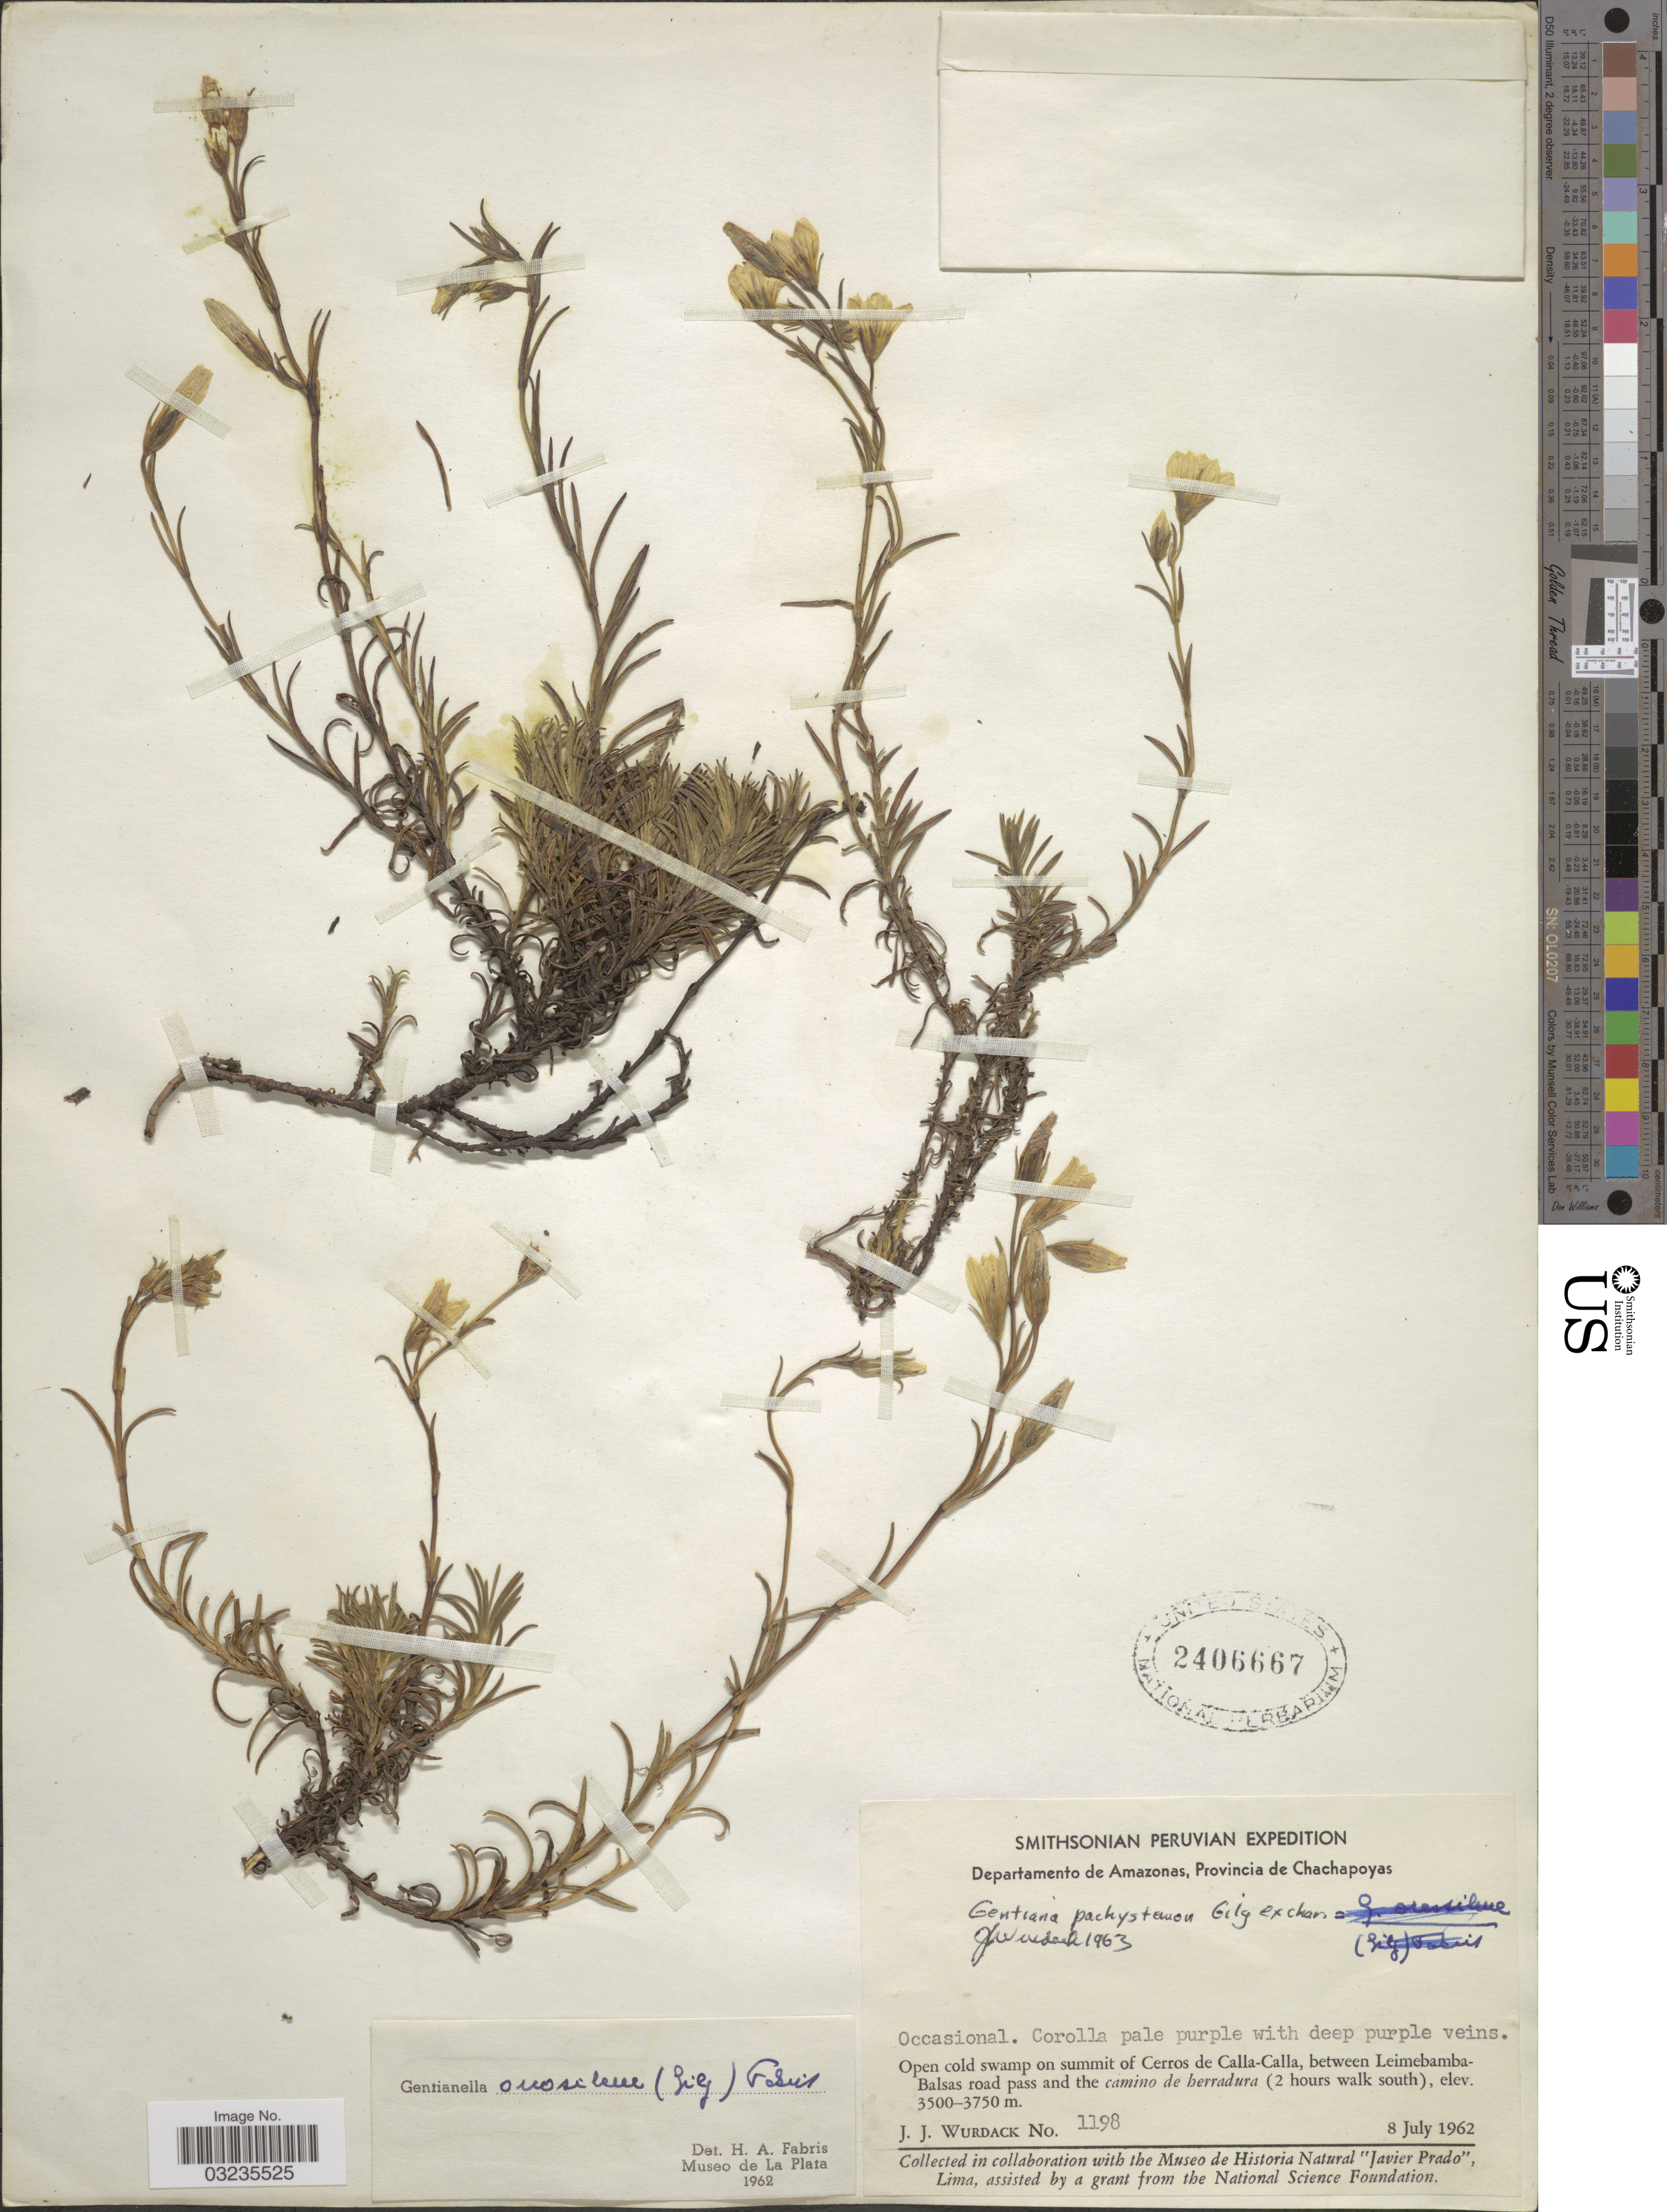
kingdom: Plantae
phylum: Tracheophyta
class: Magnoliopsida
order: Gentianales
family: Gentianaceae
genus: Gentiana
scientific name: Gentiana oreosilene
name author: Gilg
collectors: J. J. Wurdack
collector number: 1198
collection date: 1962-07-08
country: Peru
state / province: Amazonas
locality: Departamento de Amazonas, Provincia de Chachapoyas. Open cold swamp on summit of Cerros de Calla-Calla, between Leimebamba-Balsas road pass and the camino de herradura (2 hours walk south).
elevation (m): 3500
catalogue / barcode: US 2406667